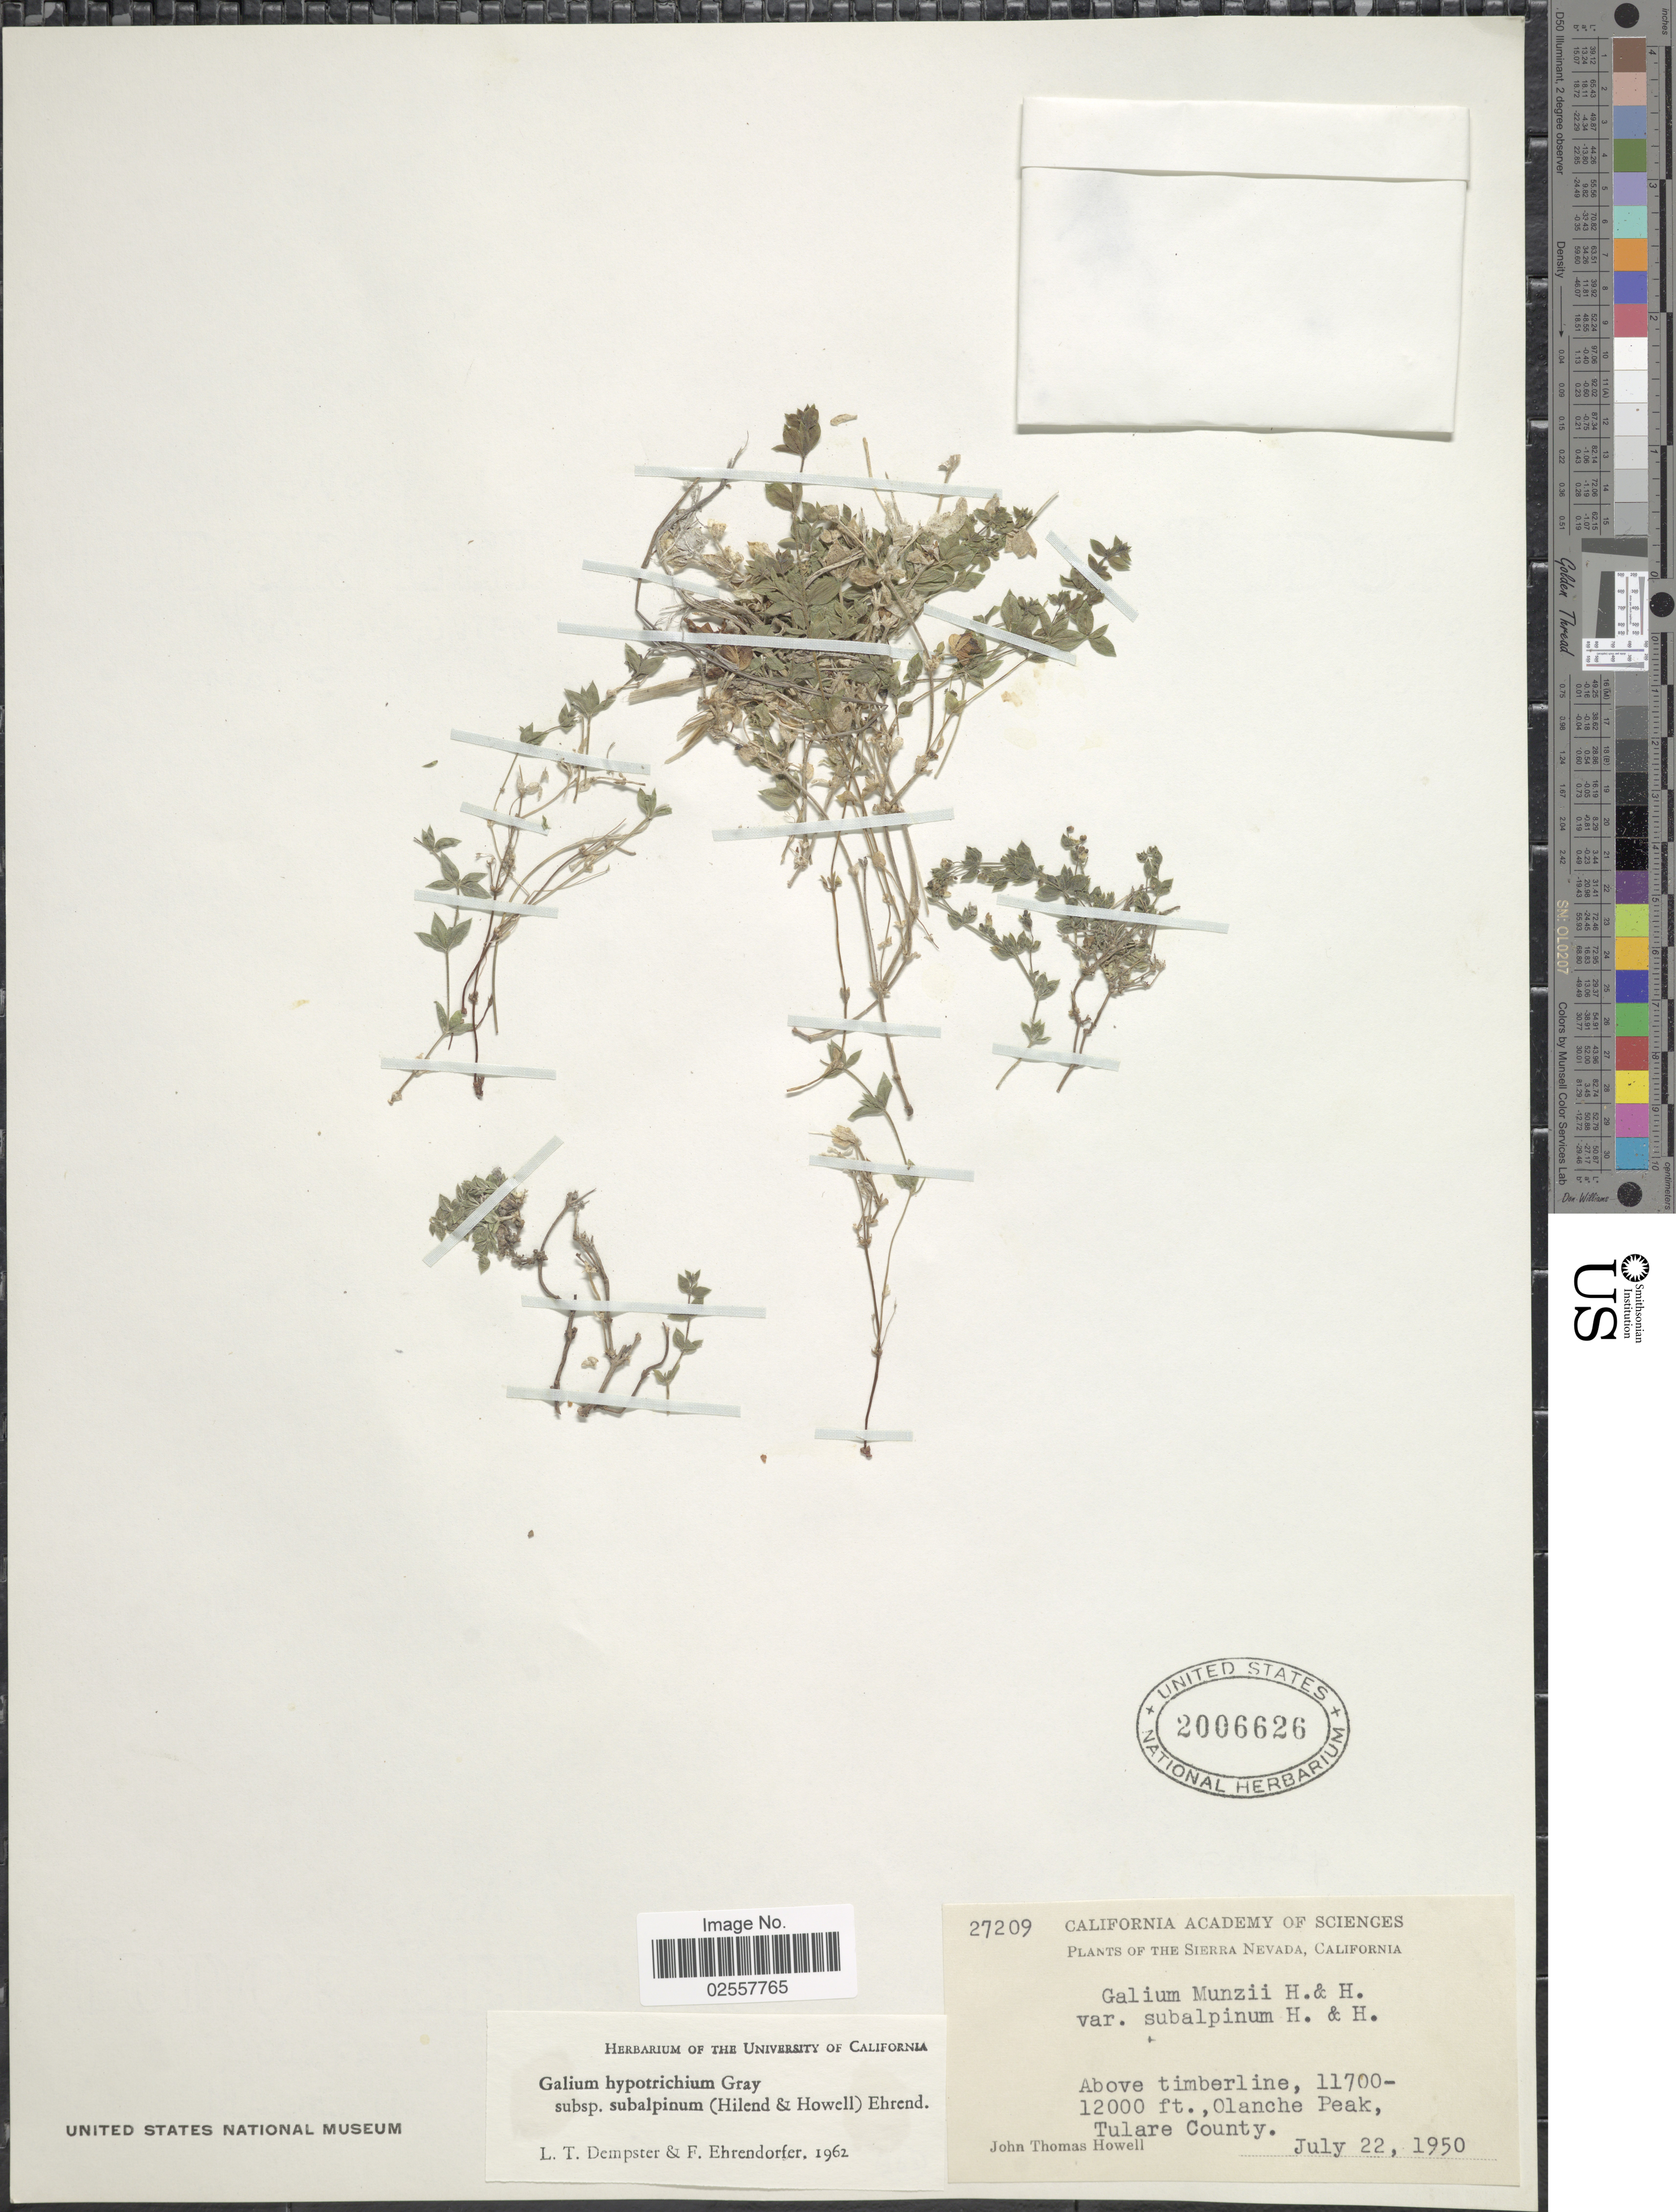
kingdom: Plantae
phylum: Tracheophyta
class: Magnoliopsida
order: Gentianales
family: Rubiaceae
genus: Galium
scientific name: Galium hypotrichium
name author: A. Gray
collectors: J. T. Howell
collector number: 27209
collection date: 1950-07-22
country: United States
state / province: California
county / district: Tulare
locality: Sierra Nevada. Above timberline, Olanche Peak, Tulare County.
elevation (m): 3566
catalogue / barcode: US 2006626